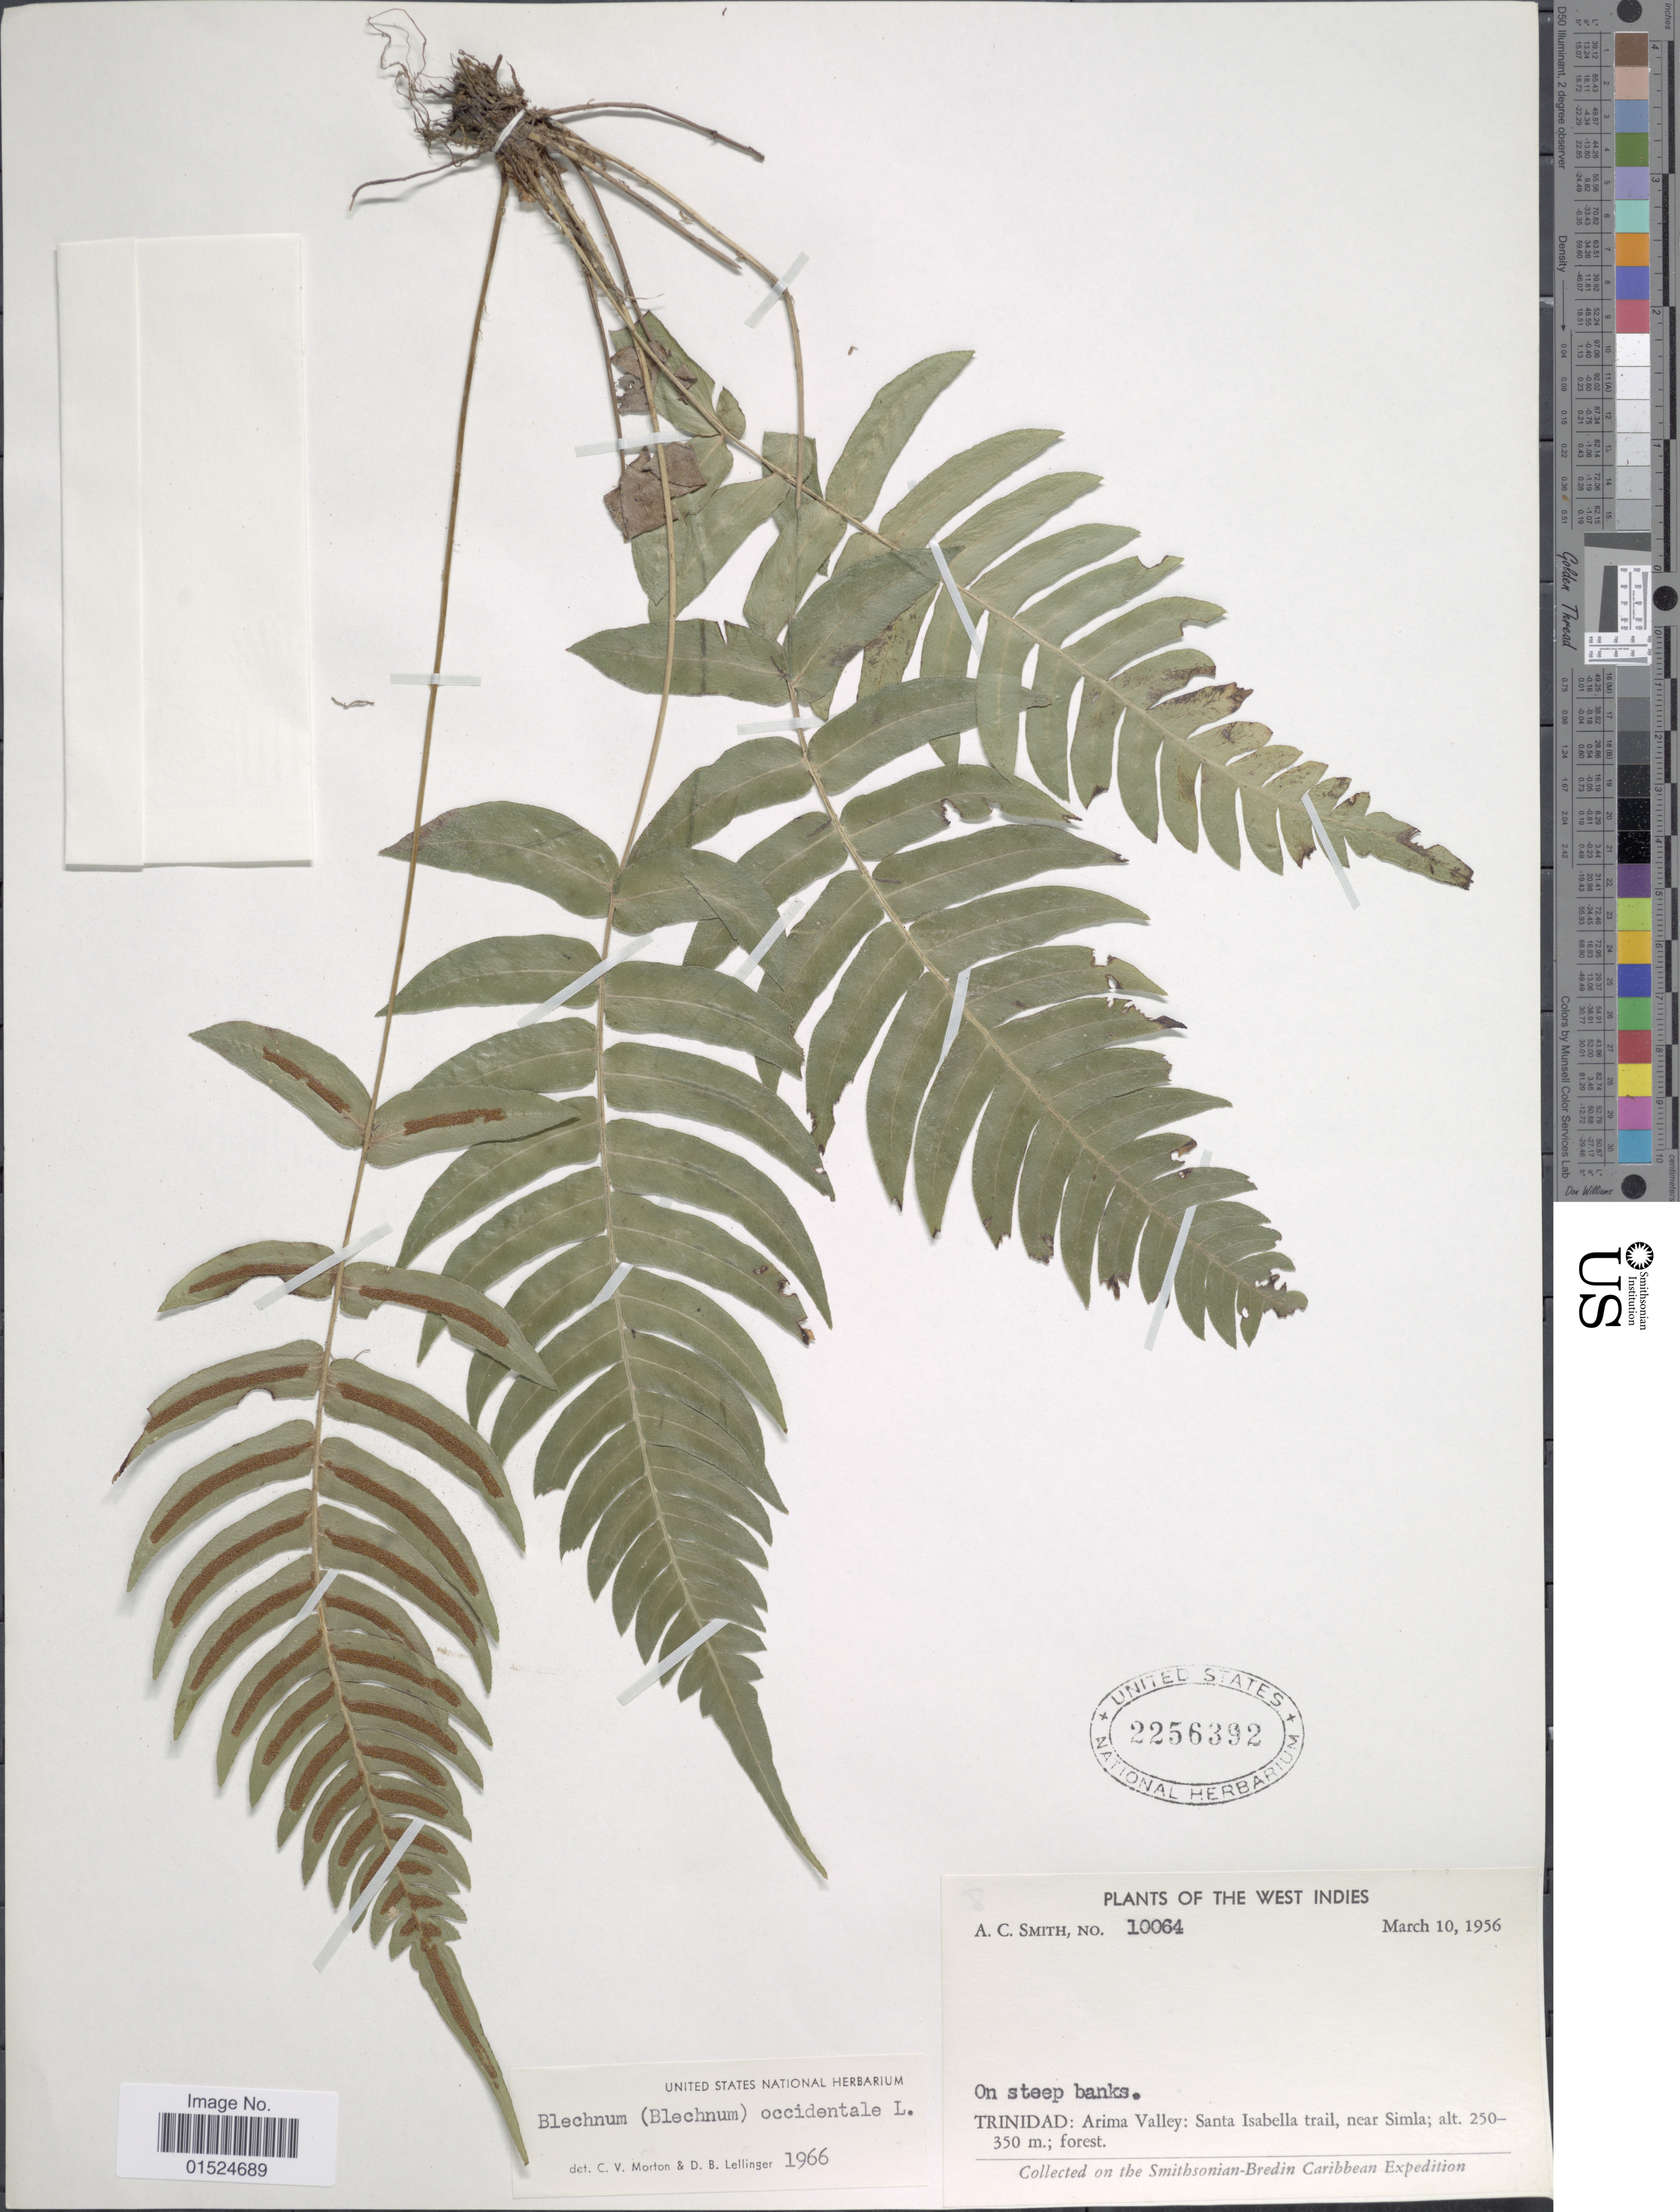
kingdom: Plantae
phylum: Tracheophyta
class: Polypodiopsida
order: Polypodiales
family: Blechnaceae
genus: Blechnum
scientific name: Blechnum falciculatum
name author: C. Presl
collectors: A. C. Smith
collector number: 10064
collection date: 1956-03-10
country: Trinidad and Tobago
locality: Trinidad: Arima Valley: Santa Isabella trail, near Simla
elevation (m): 250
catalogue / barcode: US 2256392